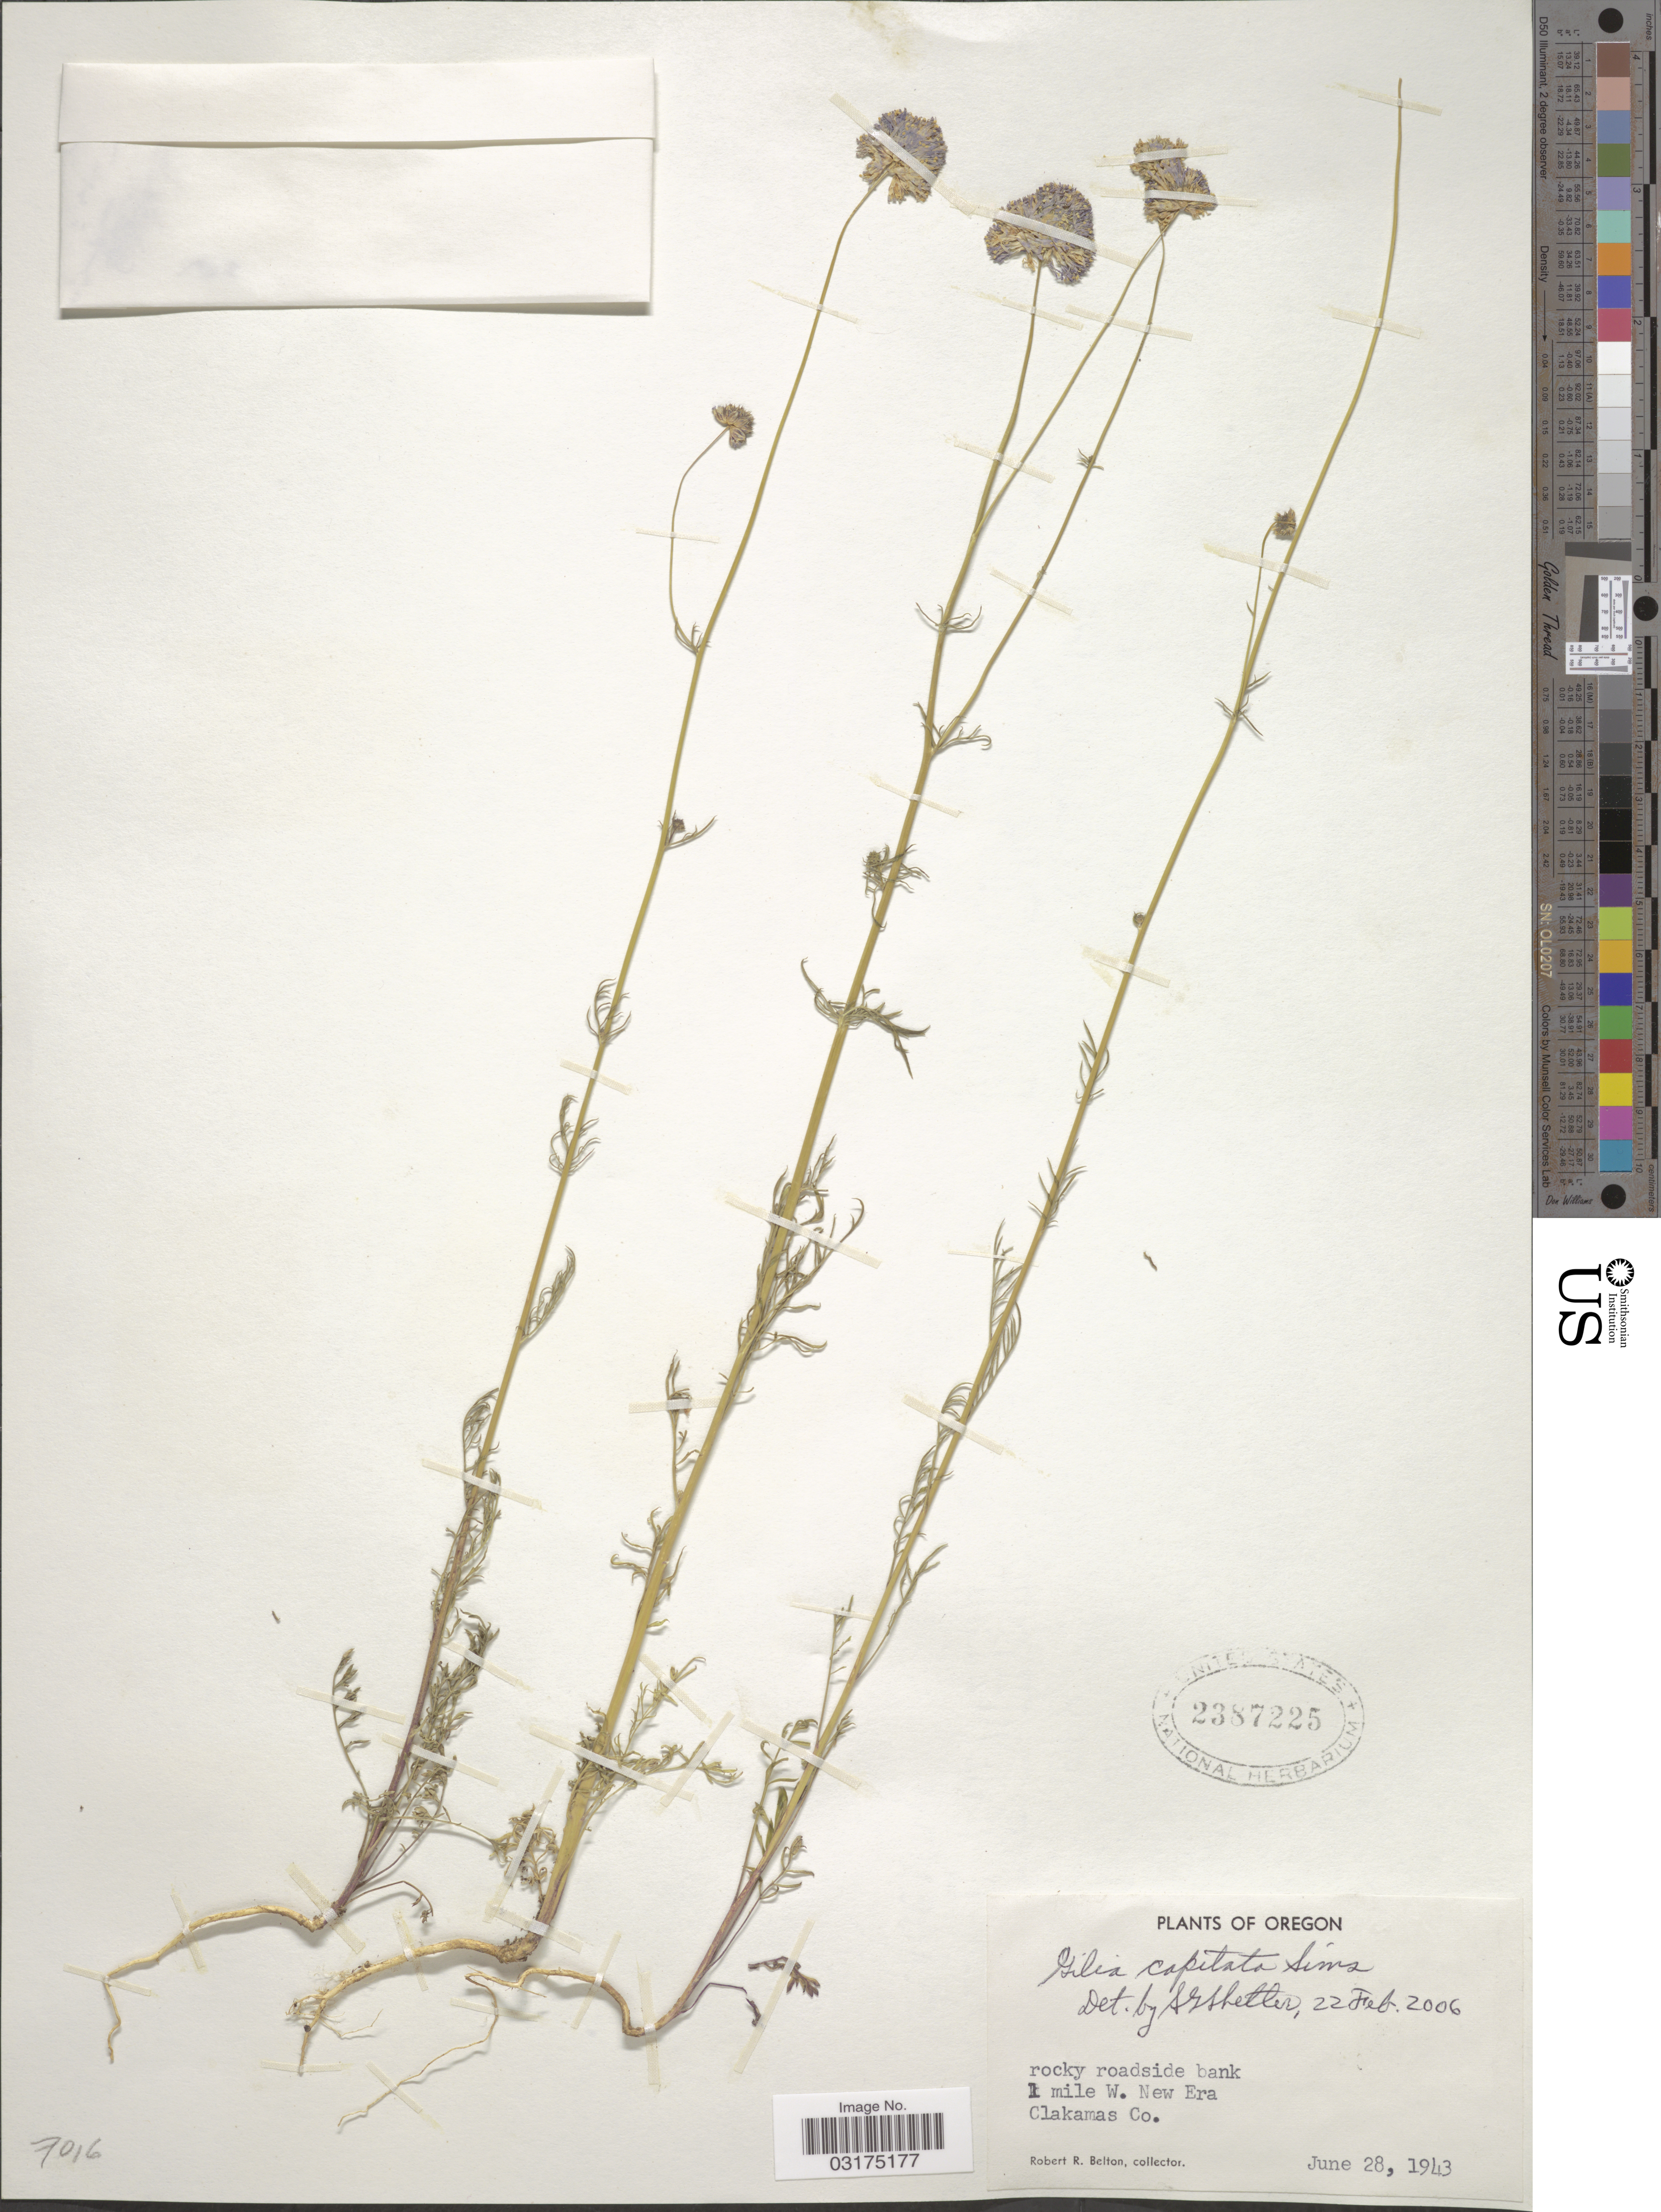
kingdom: Plantae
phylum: Tracheophyta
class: Magnoliopsida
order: Ericales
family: Polemoniaceae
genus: Gilia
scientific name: Gilia capitata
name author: Sims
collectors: R. Belton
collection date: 1943-06-28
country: United States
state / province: Oregon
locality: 1 mile W. New Era, Clakamas Co.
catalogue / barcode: US 2387225